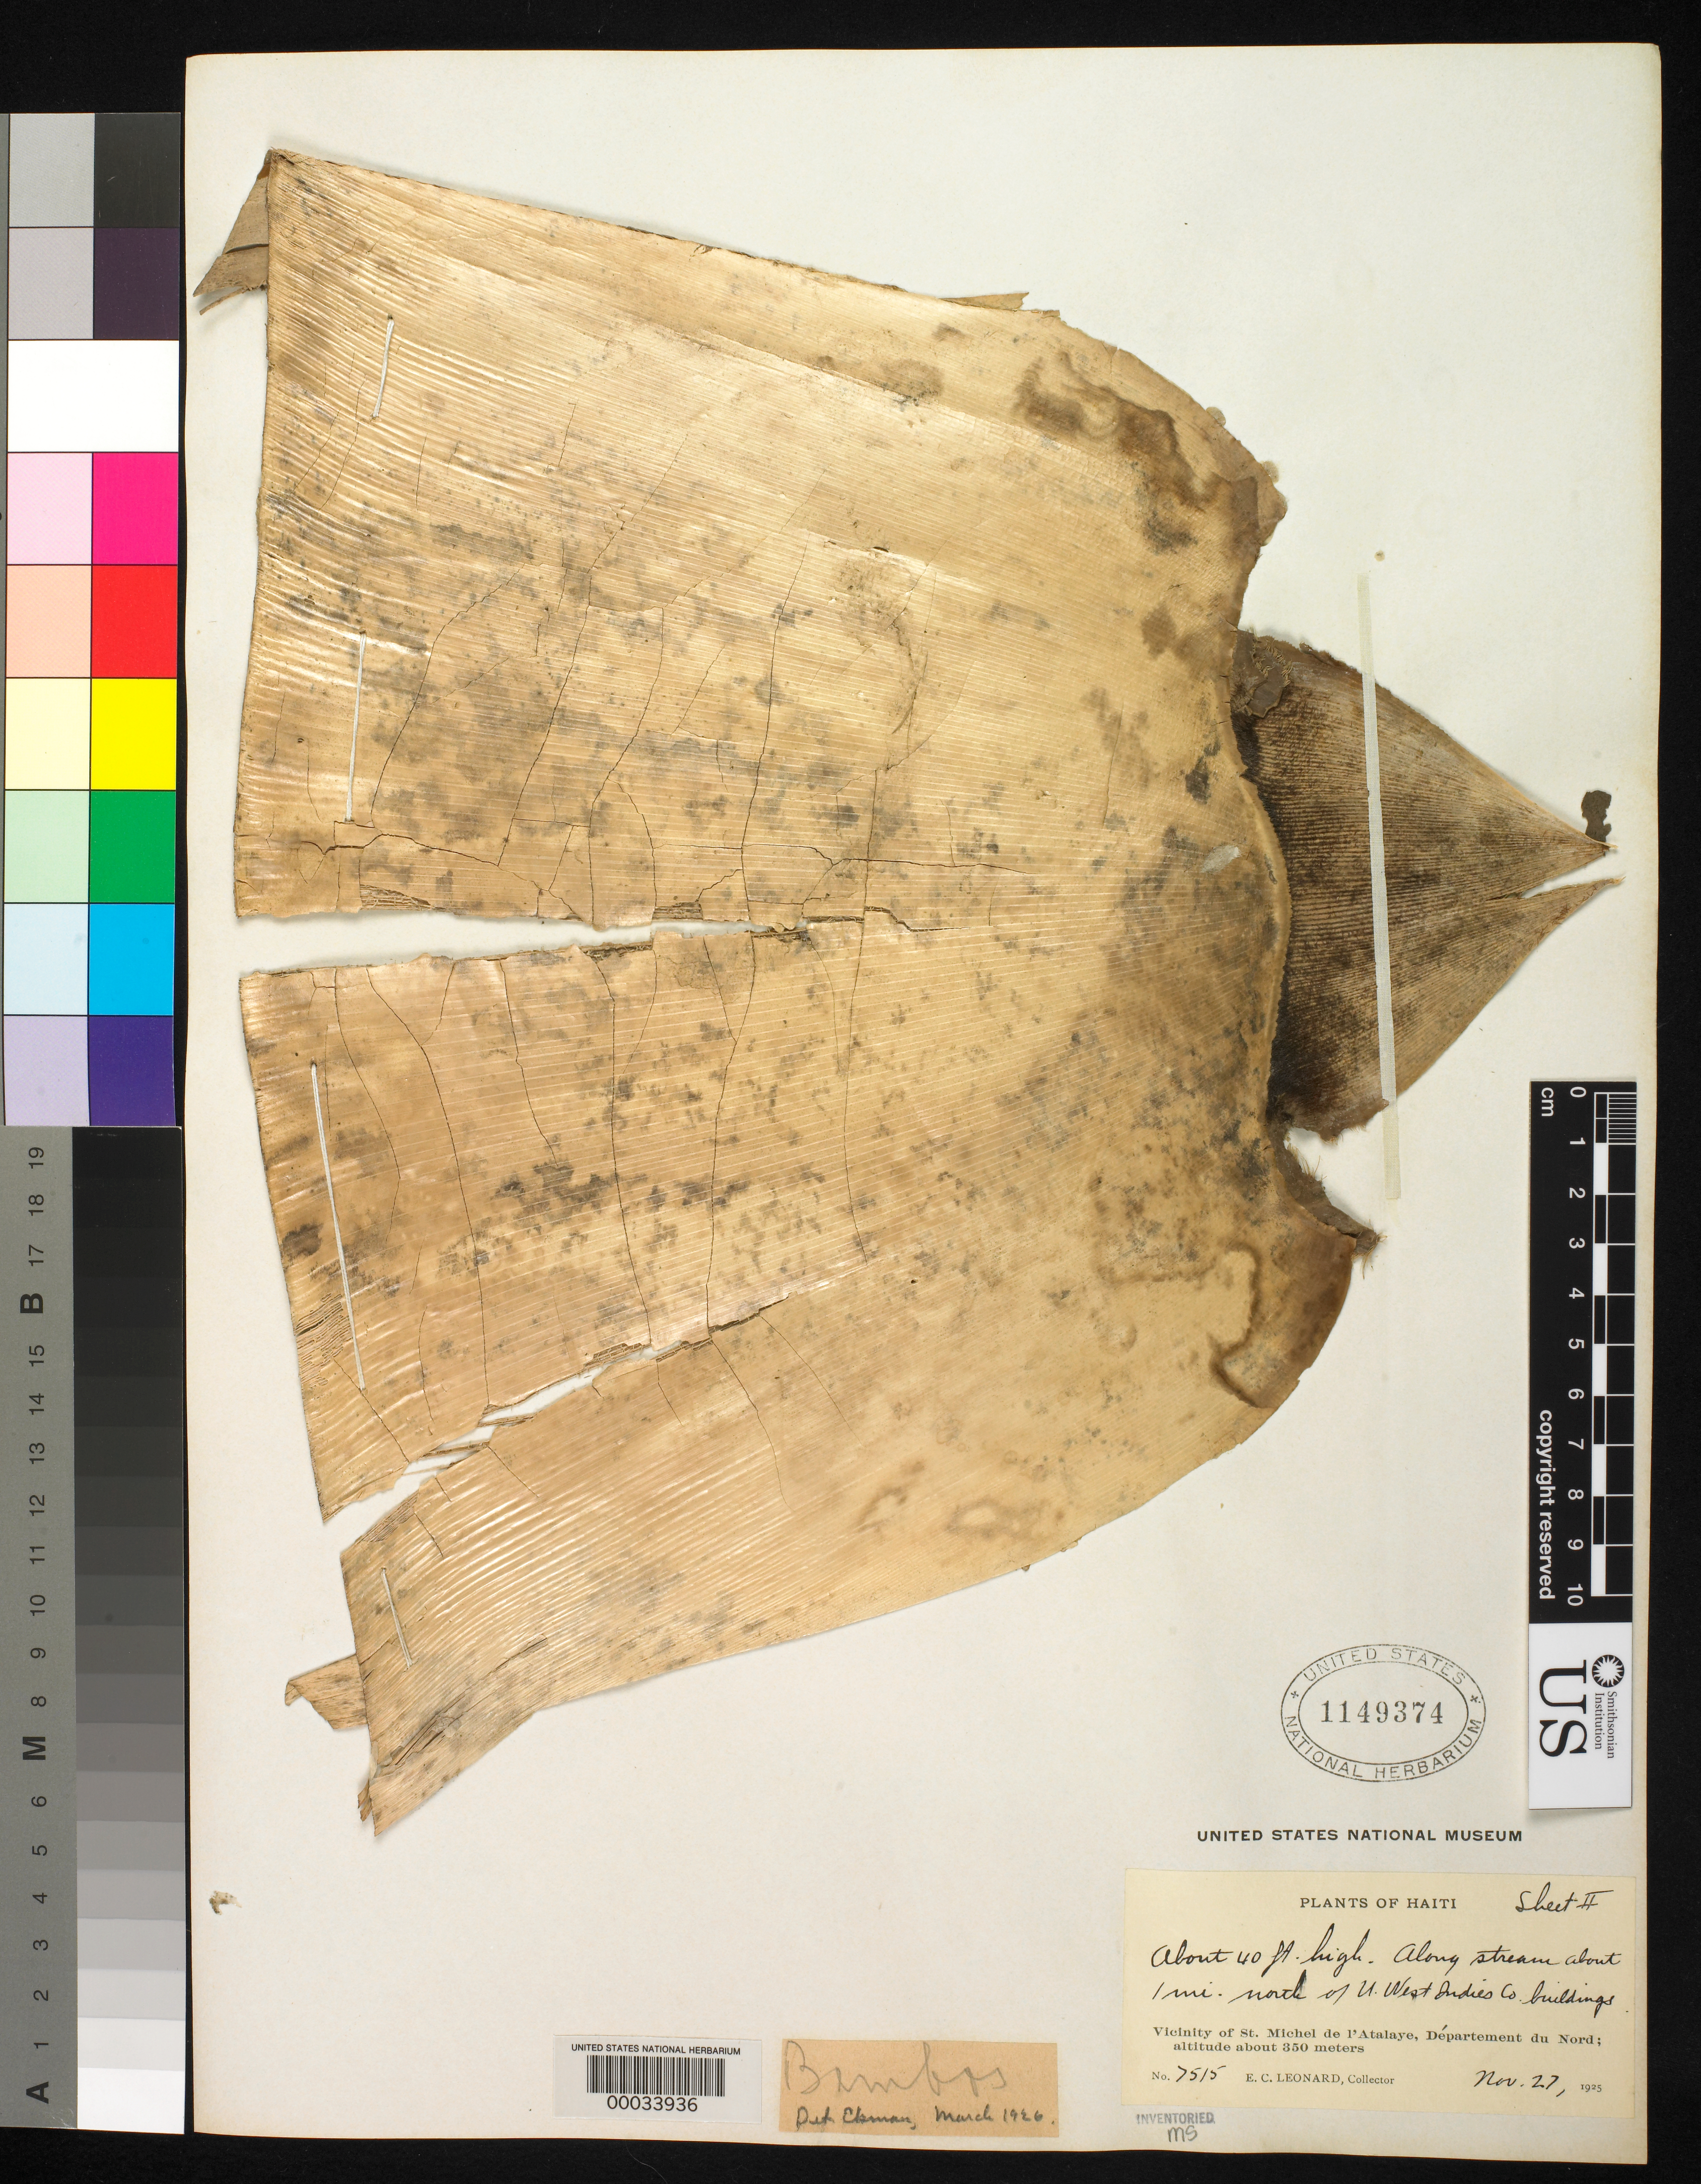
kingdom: Plantae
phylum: Tracheophyta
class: Liliopsida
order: Poales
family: Poaceae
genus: Bambusa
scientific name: Bambusa glaucescens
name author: (Willd.) Merr.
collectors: E. C. Leonard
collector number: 7515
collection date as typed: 27 Nov 1925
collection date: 1925-11-27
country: Haiti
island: Hispaniola Island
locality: Nord, st. michel de l'atalaya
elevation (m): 350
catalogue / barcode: US 1149374